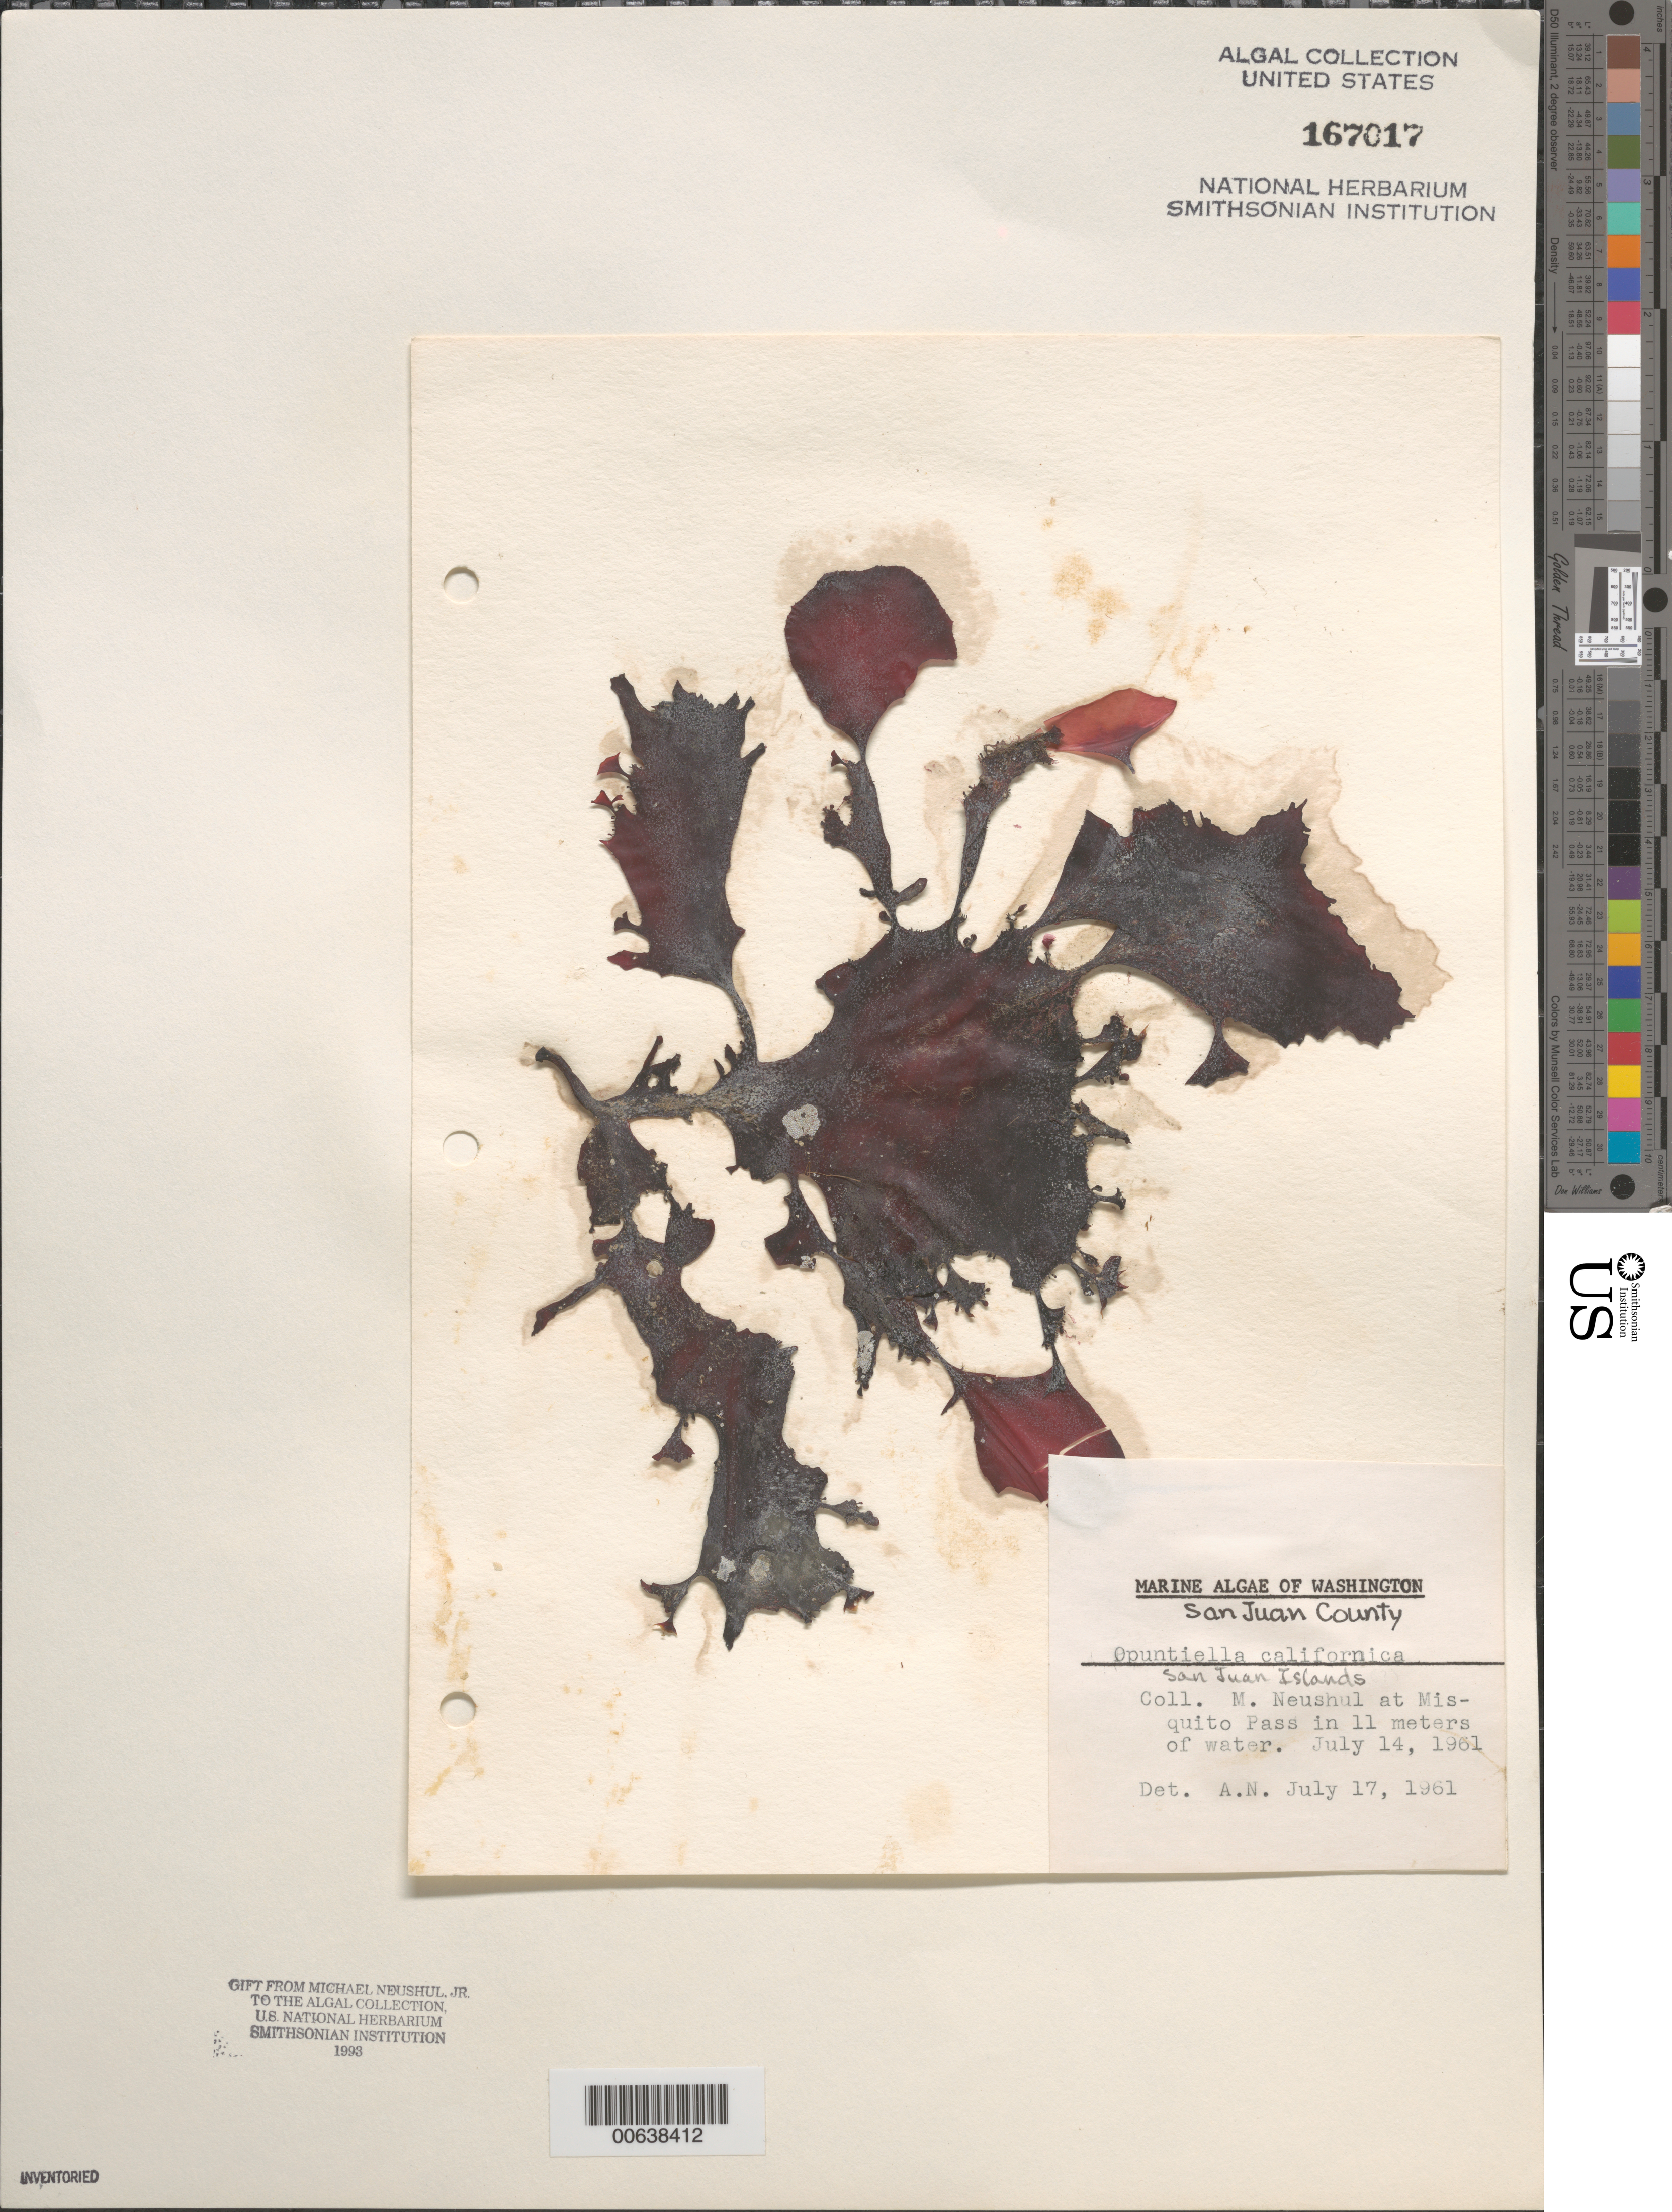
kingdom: Plantae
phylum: Rhodophyta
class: Florideophyceae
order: Gigartinales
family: Furcellariaceae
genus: Opuntiella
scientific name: Opuntiella californica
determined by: N., A.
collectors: M. Neushul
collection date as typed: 14 Jul 1961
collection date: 1961-07-14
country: United States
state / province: Washington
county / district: San Juan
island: San Juan Islands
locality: Mosquito Pass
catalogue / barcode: US 167017